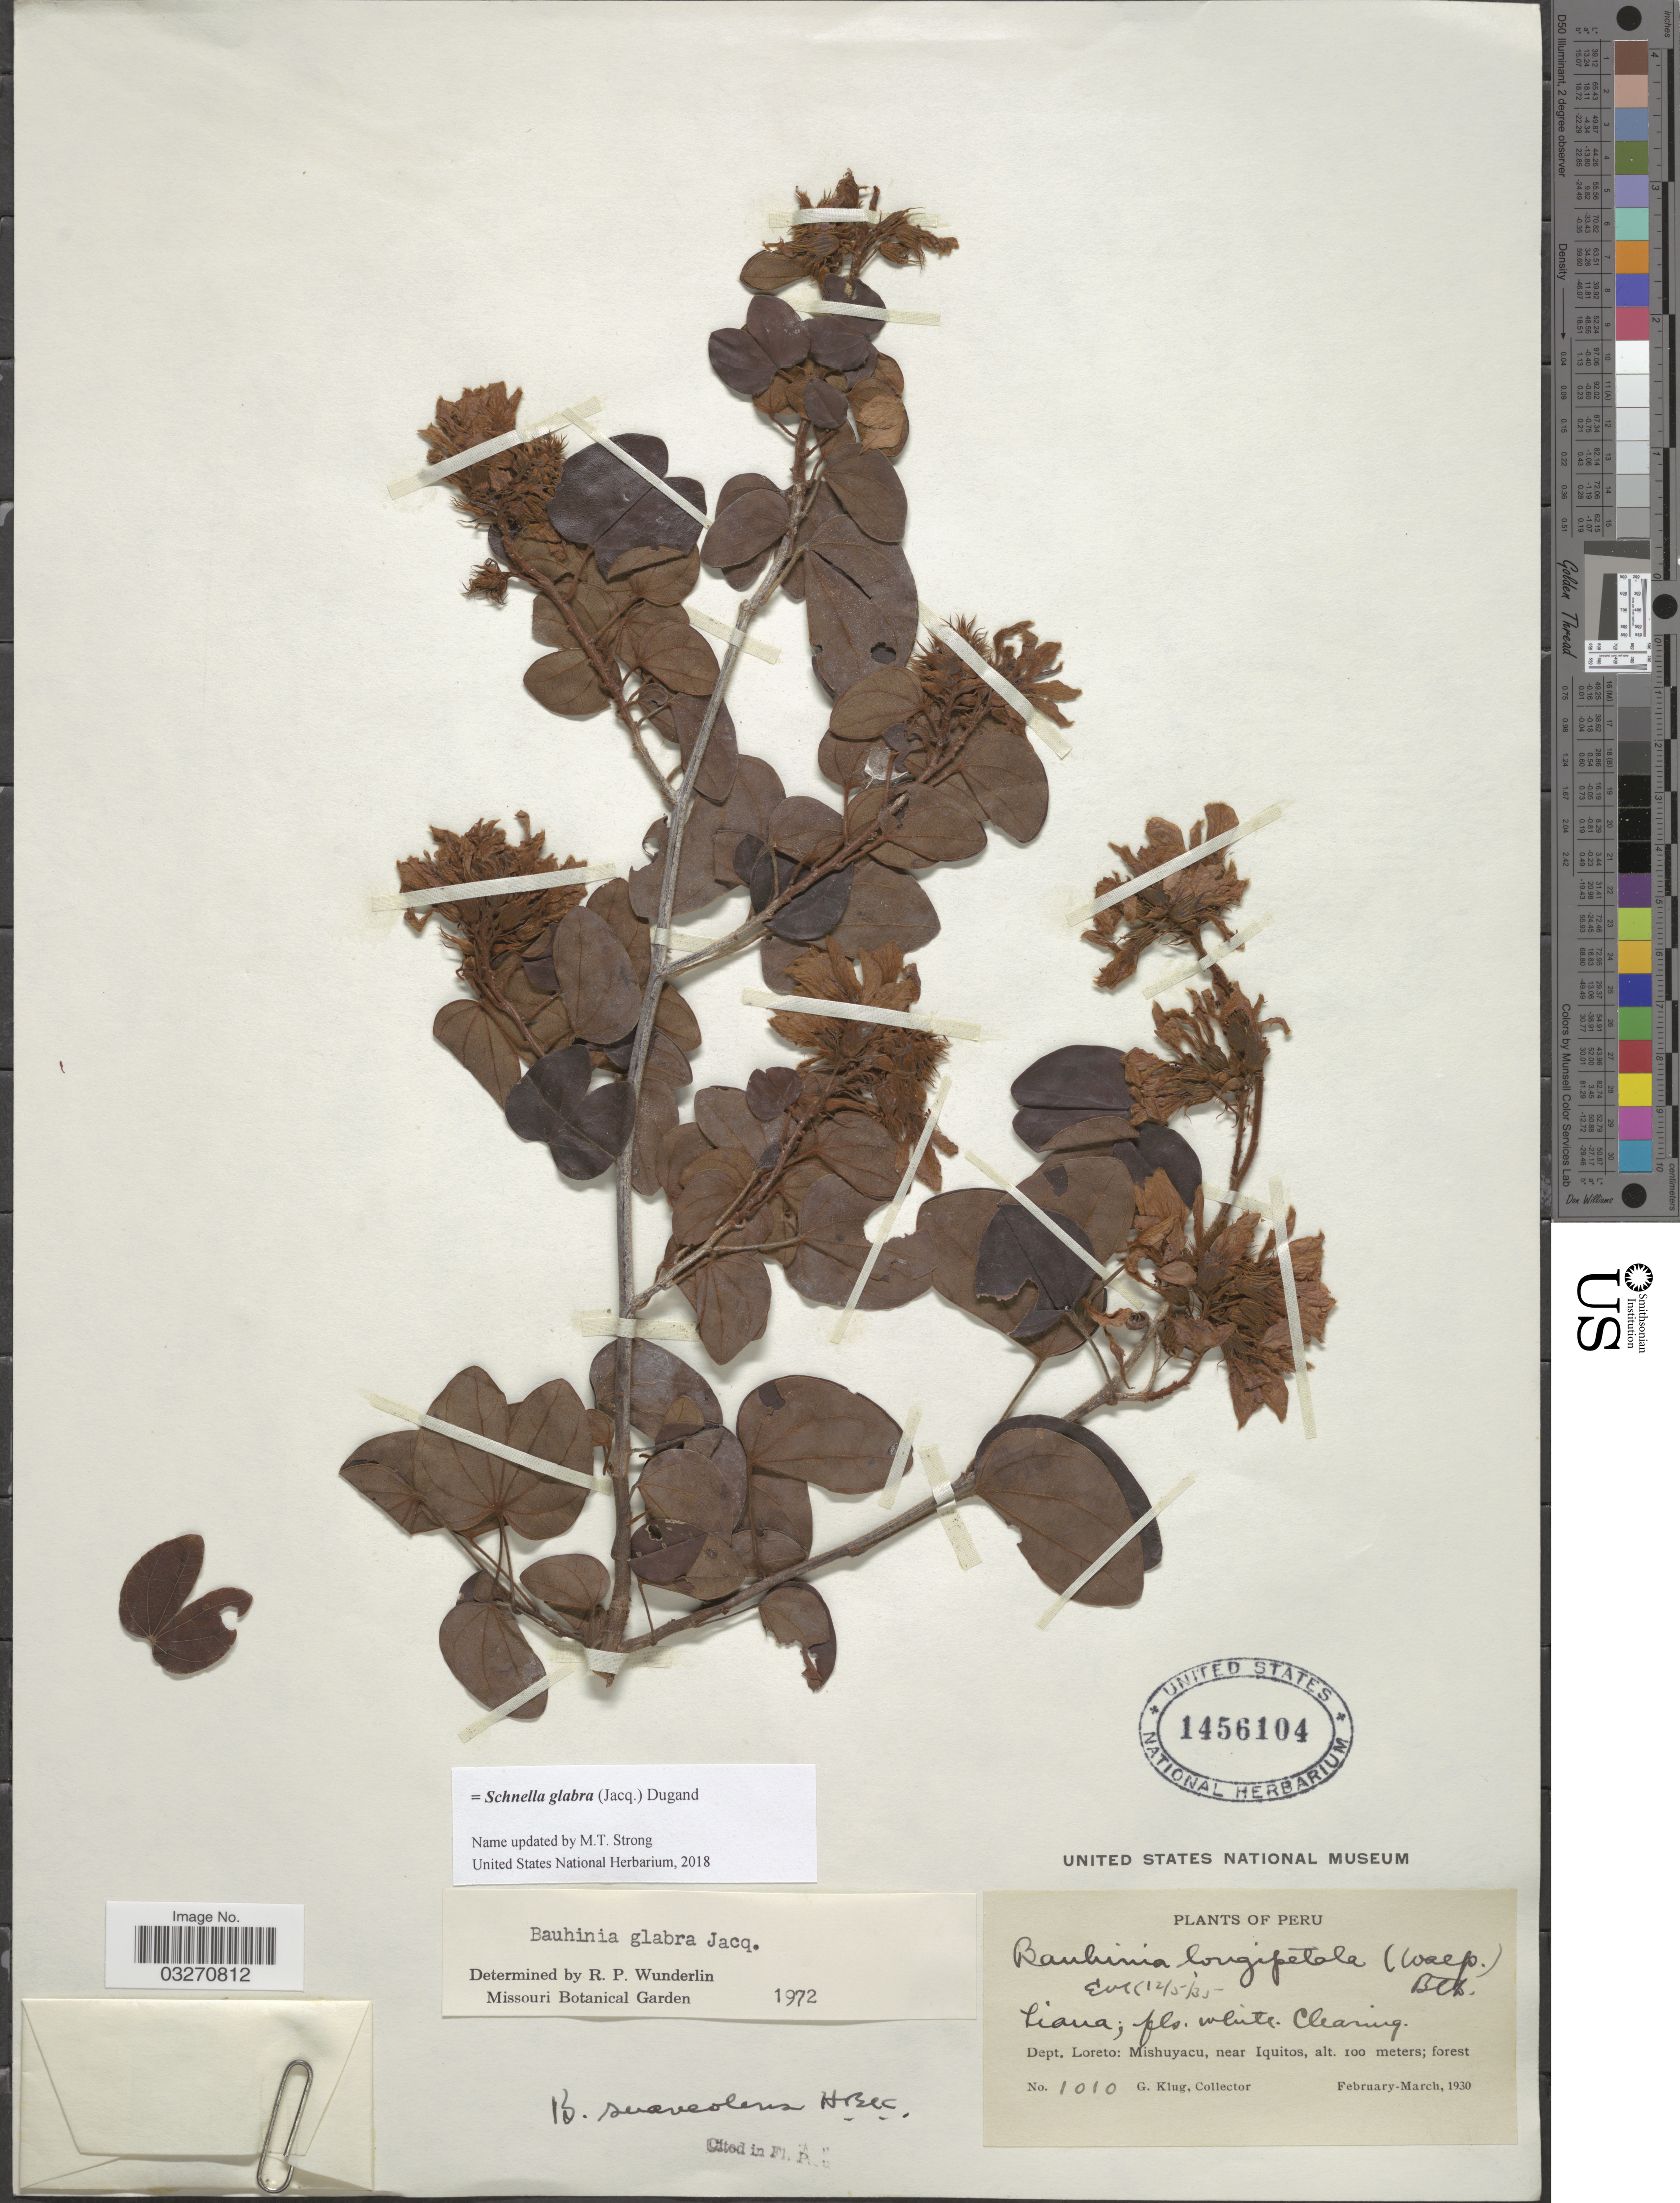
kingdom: Plantae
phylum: Tracheophyta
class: Magnoliopsida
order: Fabales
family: Fabaceae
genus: Schnella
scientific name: Schnella glabra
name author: (Jacq.) Dugand G.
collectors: G. Klug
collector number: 1010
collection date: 1930-02/1930-03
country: Peru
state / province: Loreto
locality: Dept. Loreto: Mishuyacu, near Iquitos.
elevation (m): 100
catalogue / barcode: US 1456104